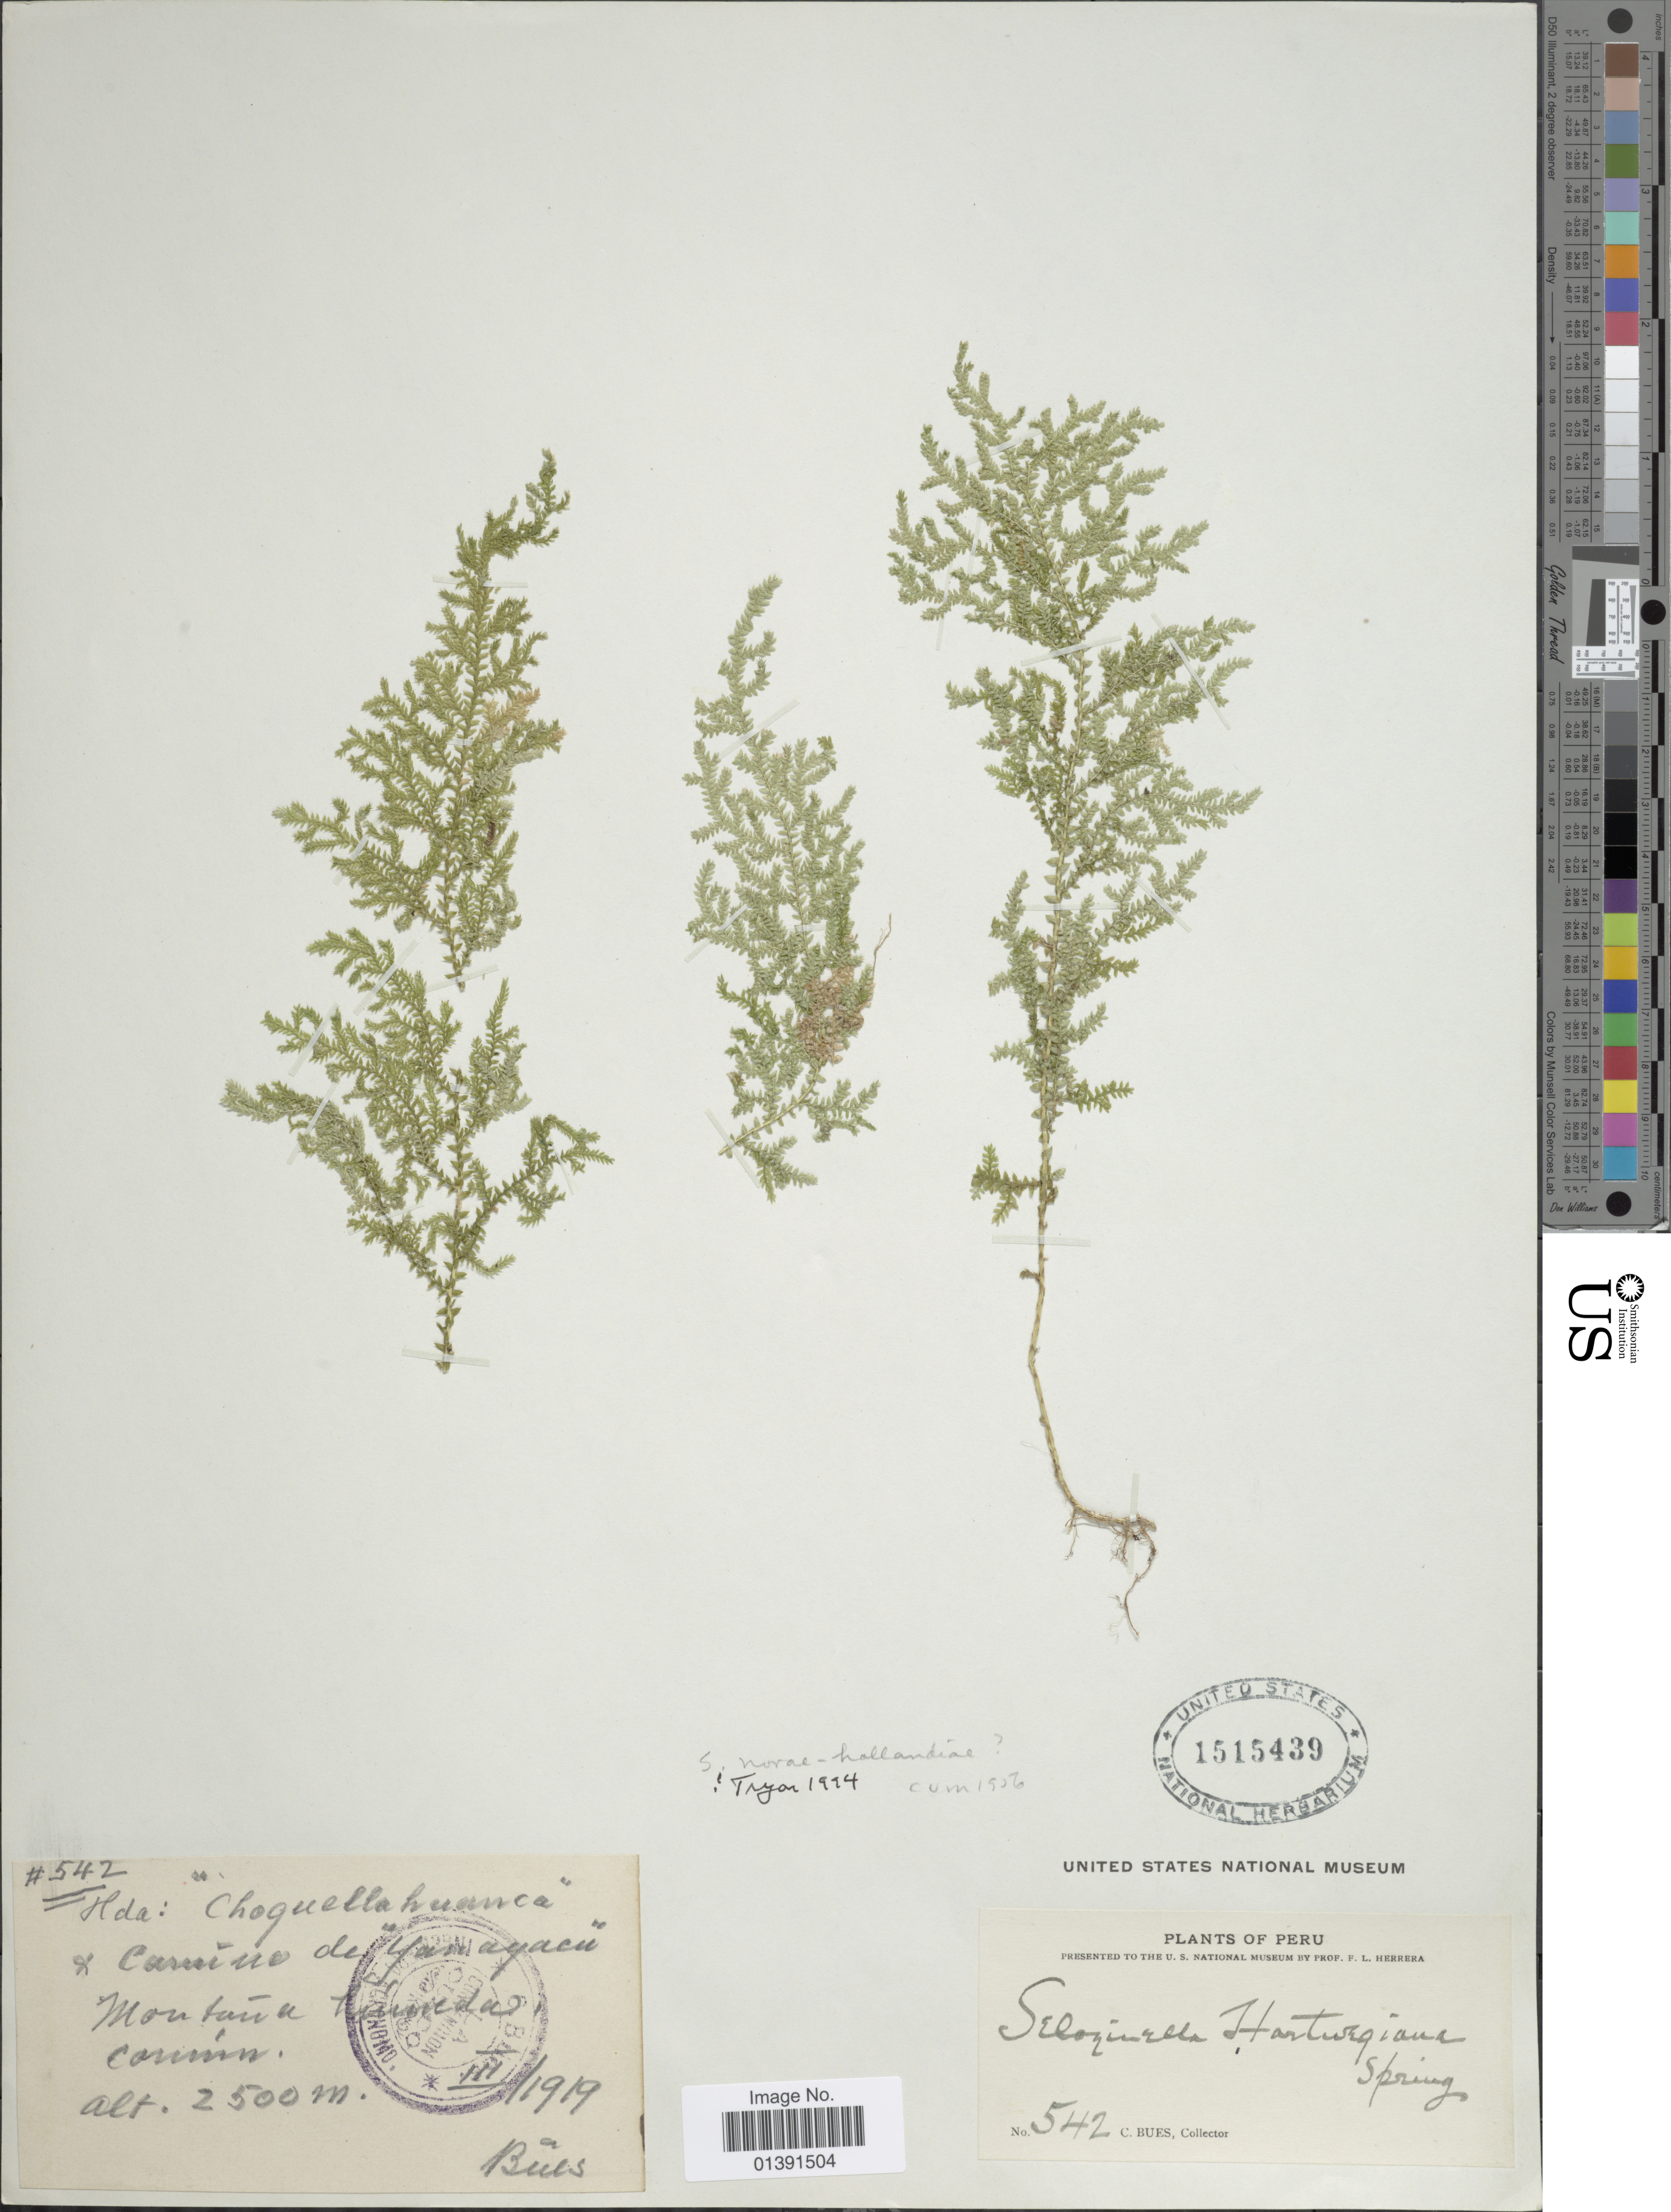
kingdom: Plantae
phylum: Tracheophyta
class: Lycopodiopsida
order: Selaginellales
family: Selaginellaceae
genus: Selaginella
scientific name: Selaginella novae-hollandiae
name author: (Sw.) Spring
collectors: C. Bues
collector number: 542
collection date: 1919-03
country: Peru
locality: Hda: Choquella huanca & camino de Yanayacu, montana humeda camin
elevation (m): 2500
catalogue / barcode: US 1515439